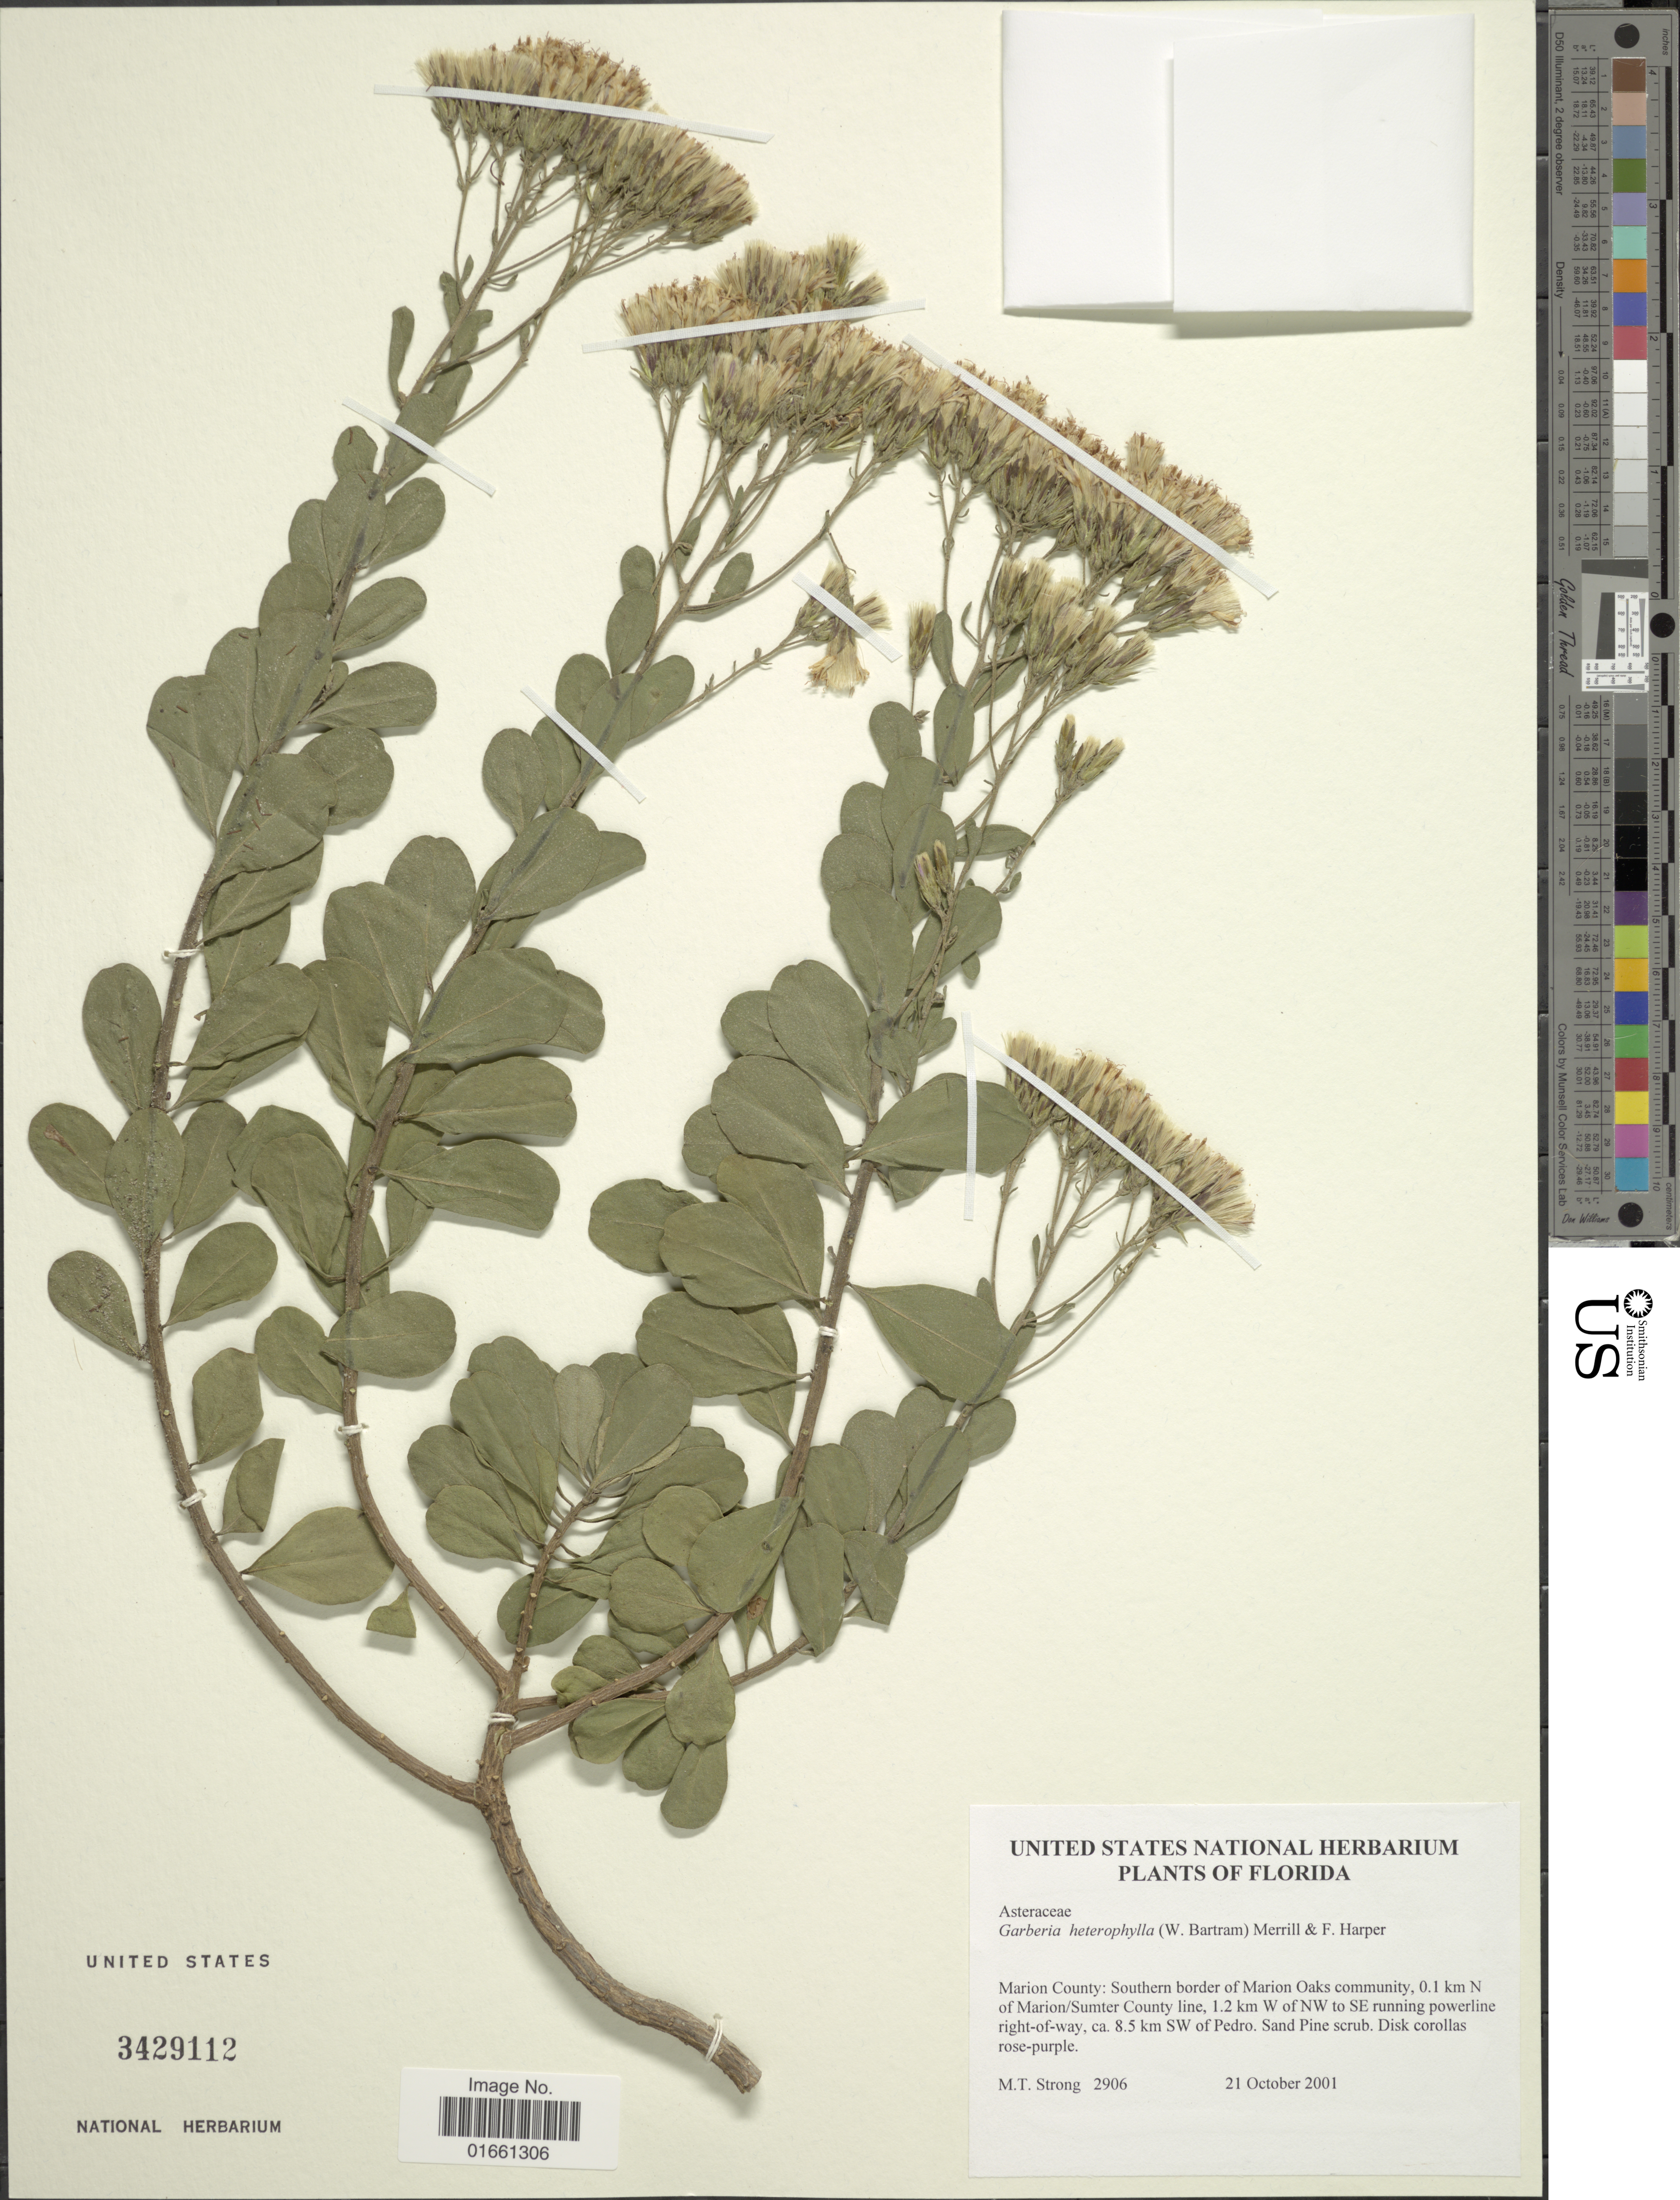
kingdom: Plantae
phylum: Tracheophyta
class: Magnoliopsida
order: Asterales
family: Asteraceae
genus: Garberia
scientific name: Garberia heterophylla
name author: (W. Bartram) Merr. & F. Harper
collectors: M. T. Strong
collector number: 2906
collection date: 2001-10-21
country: United States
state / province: Florida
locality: Marion County: Southern border of Marion Oaks community, 0.1 km N of Marion/Sumter County line, 1.2 km W of NW to SE running powerline right - of - way, ca 8.5 km Sw of Pedro.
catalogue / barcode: US 3429112